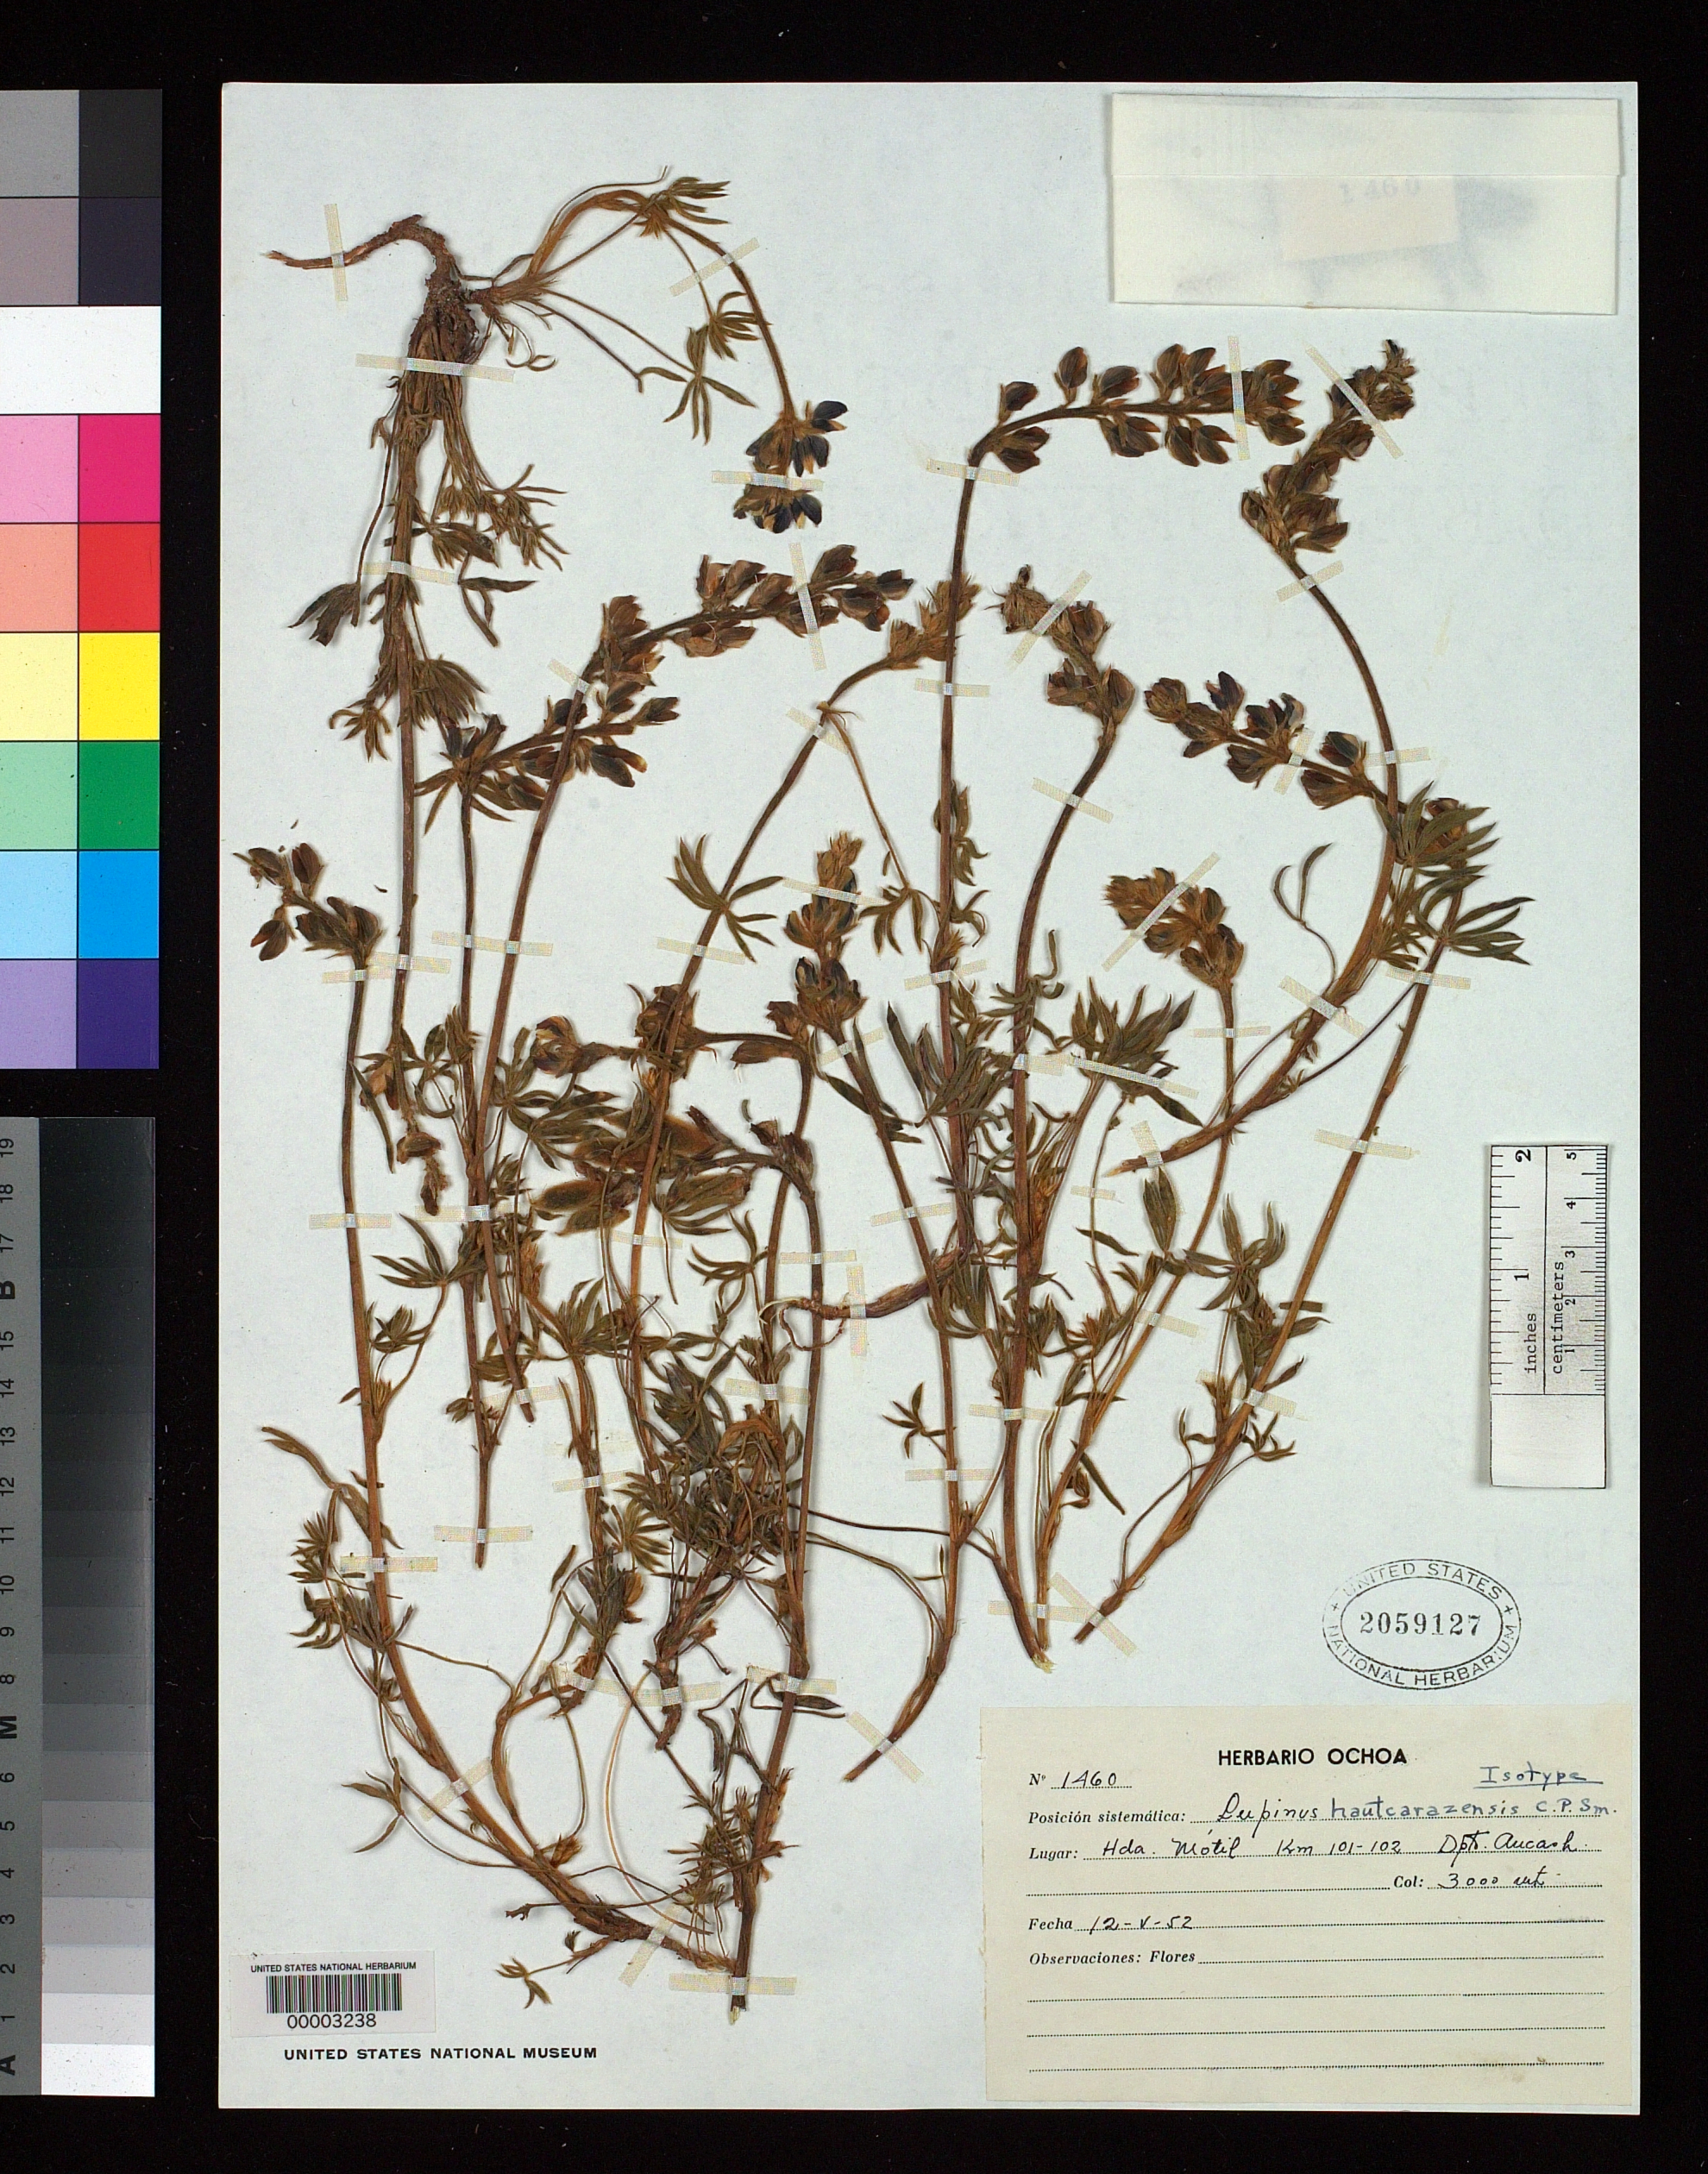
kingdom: Plantae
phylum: Tracheophyta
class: Magnoliopsida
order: Fabales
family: Fabaceae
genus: Lupinus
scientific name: Lupinus hautcarazensis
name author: C.P. Sm.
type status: Isotype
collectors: C. M. Ochoa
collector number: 1460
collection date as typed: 12 May 1952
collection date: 1952-05-12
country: Peru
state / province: Ancash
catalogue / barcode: US 2059127